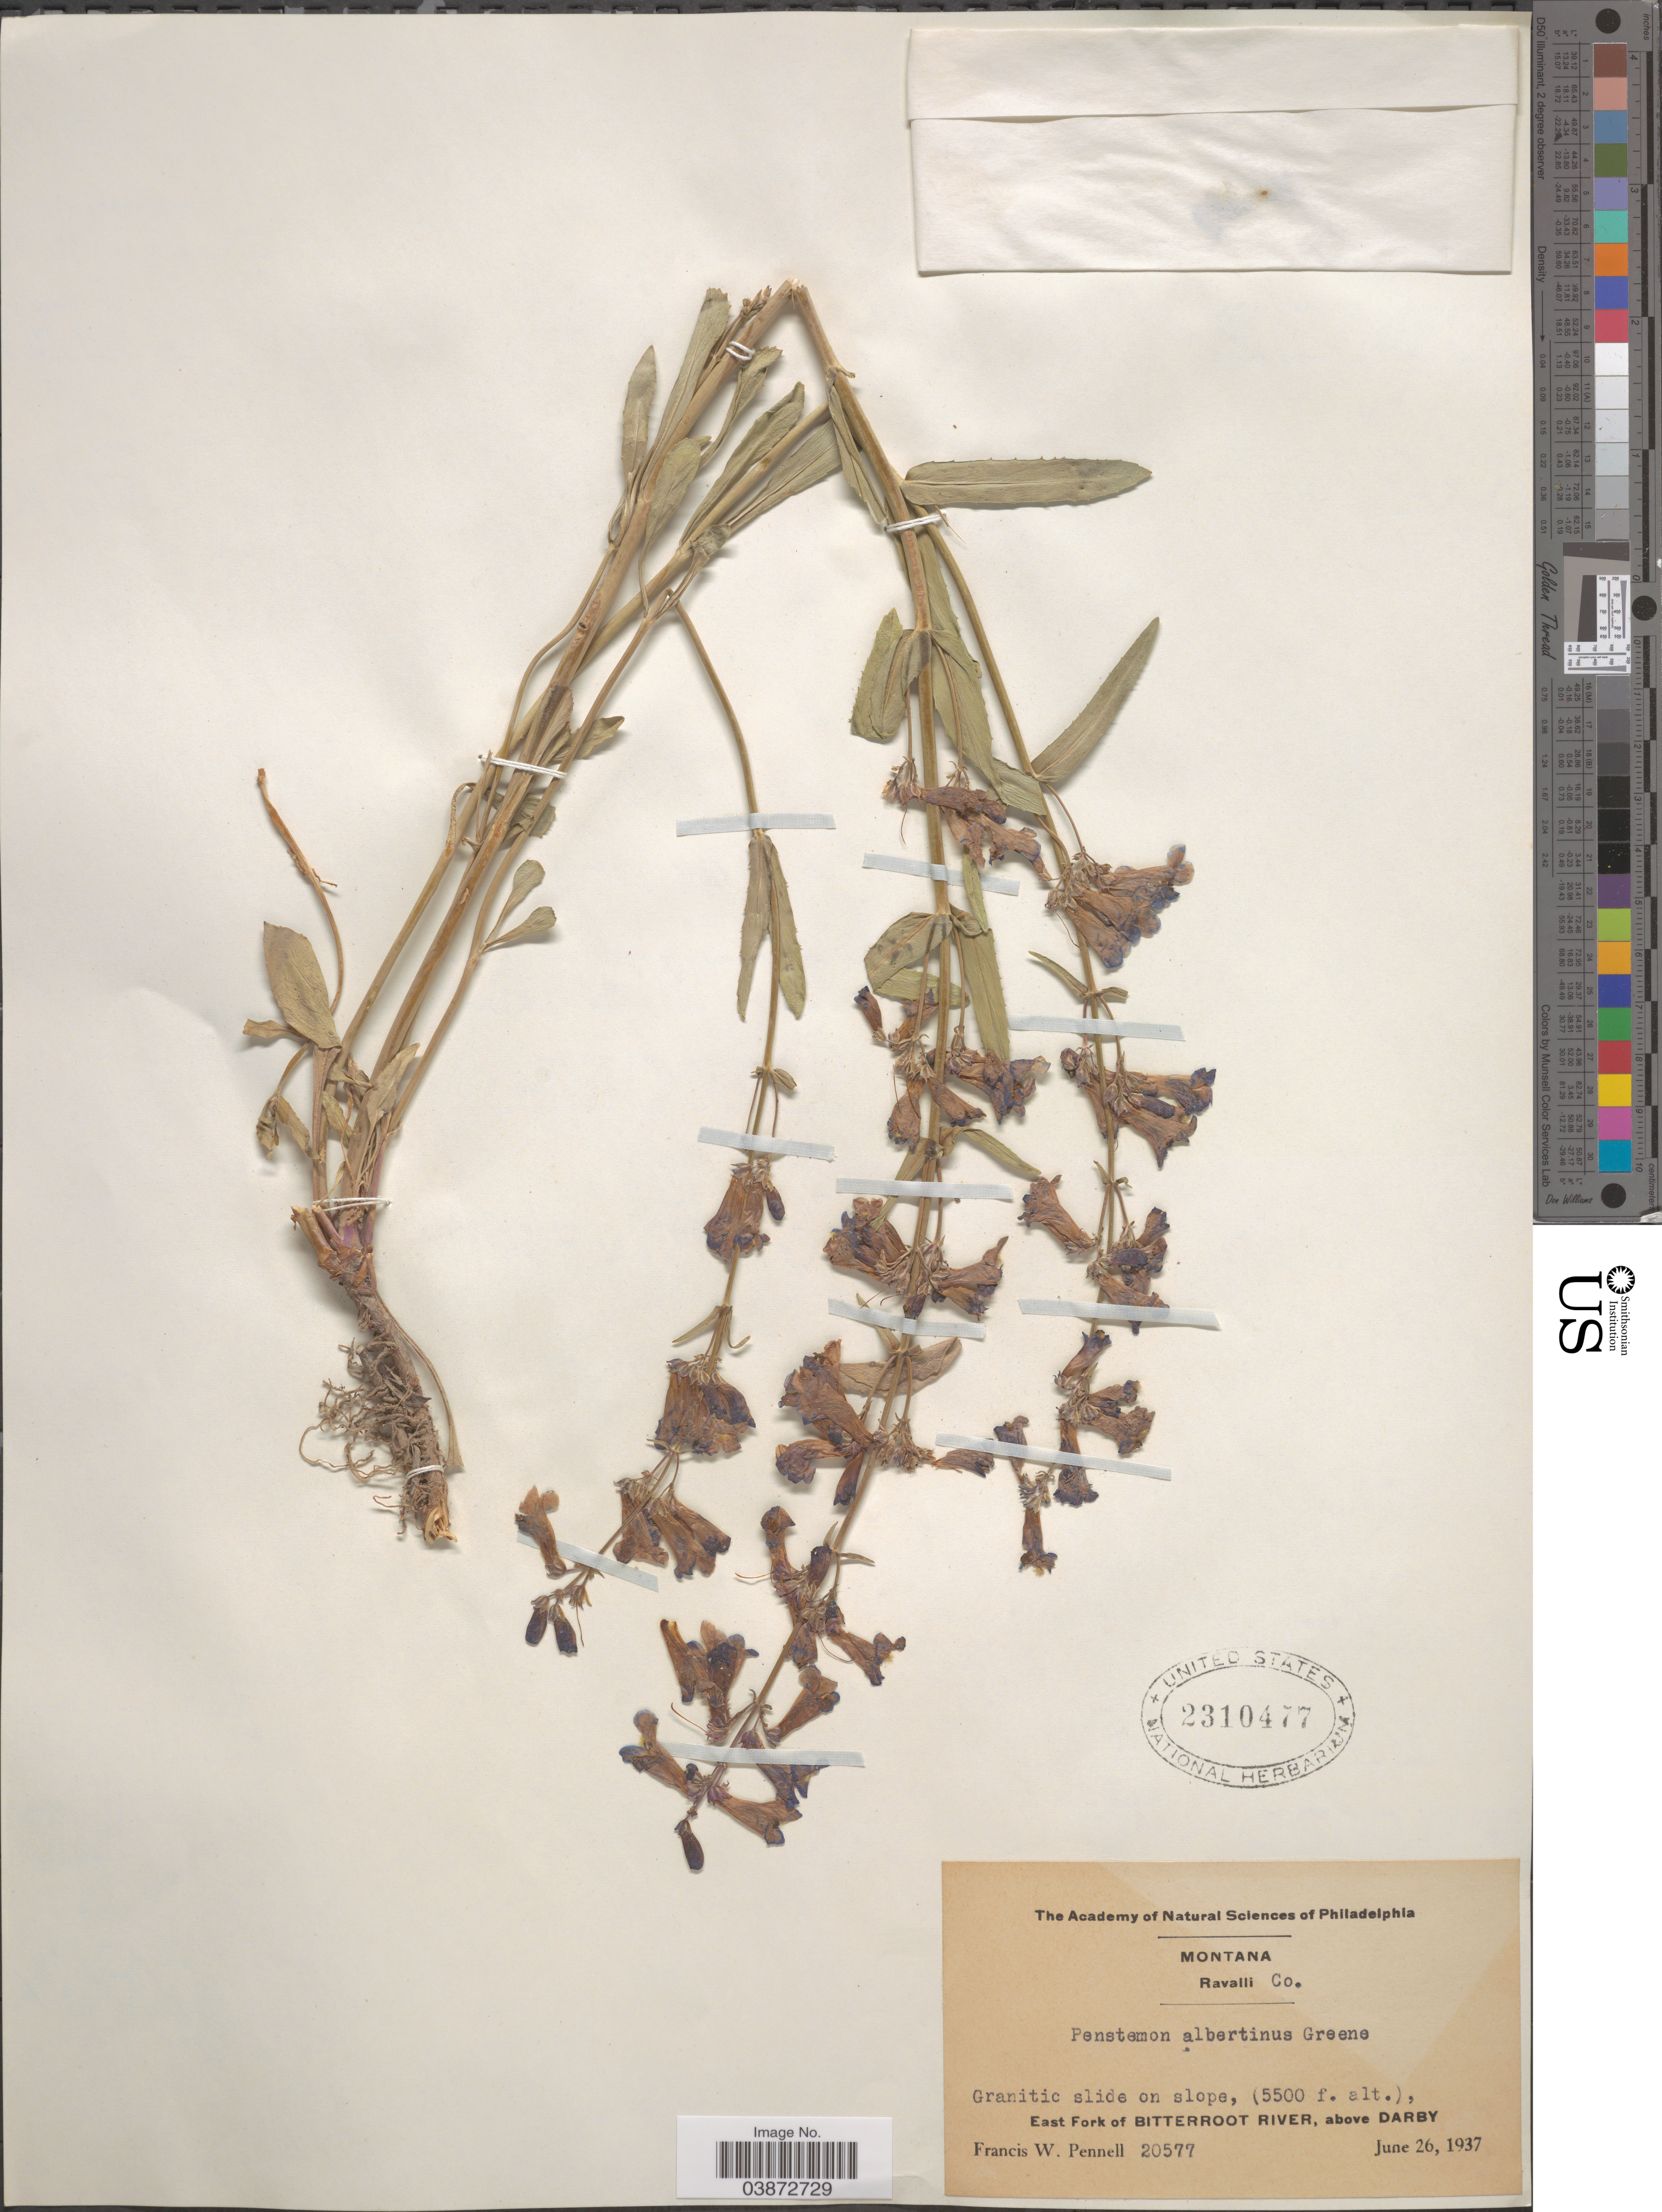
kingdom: Plantae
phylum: Tracheophyta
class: Magnoliopsida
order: Lamiales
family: Plantaginaceae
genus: Penstemon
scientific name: Penstemon albertinus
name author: Greene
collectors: F. W. Pennell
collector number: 20577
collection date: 1937-06-26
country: United States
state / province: Montana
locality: Ravalli Co. East Fork of Bitterroot River, above Darby.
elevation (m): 1676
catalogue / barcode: US 2310477